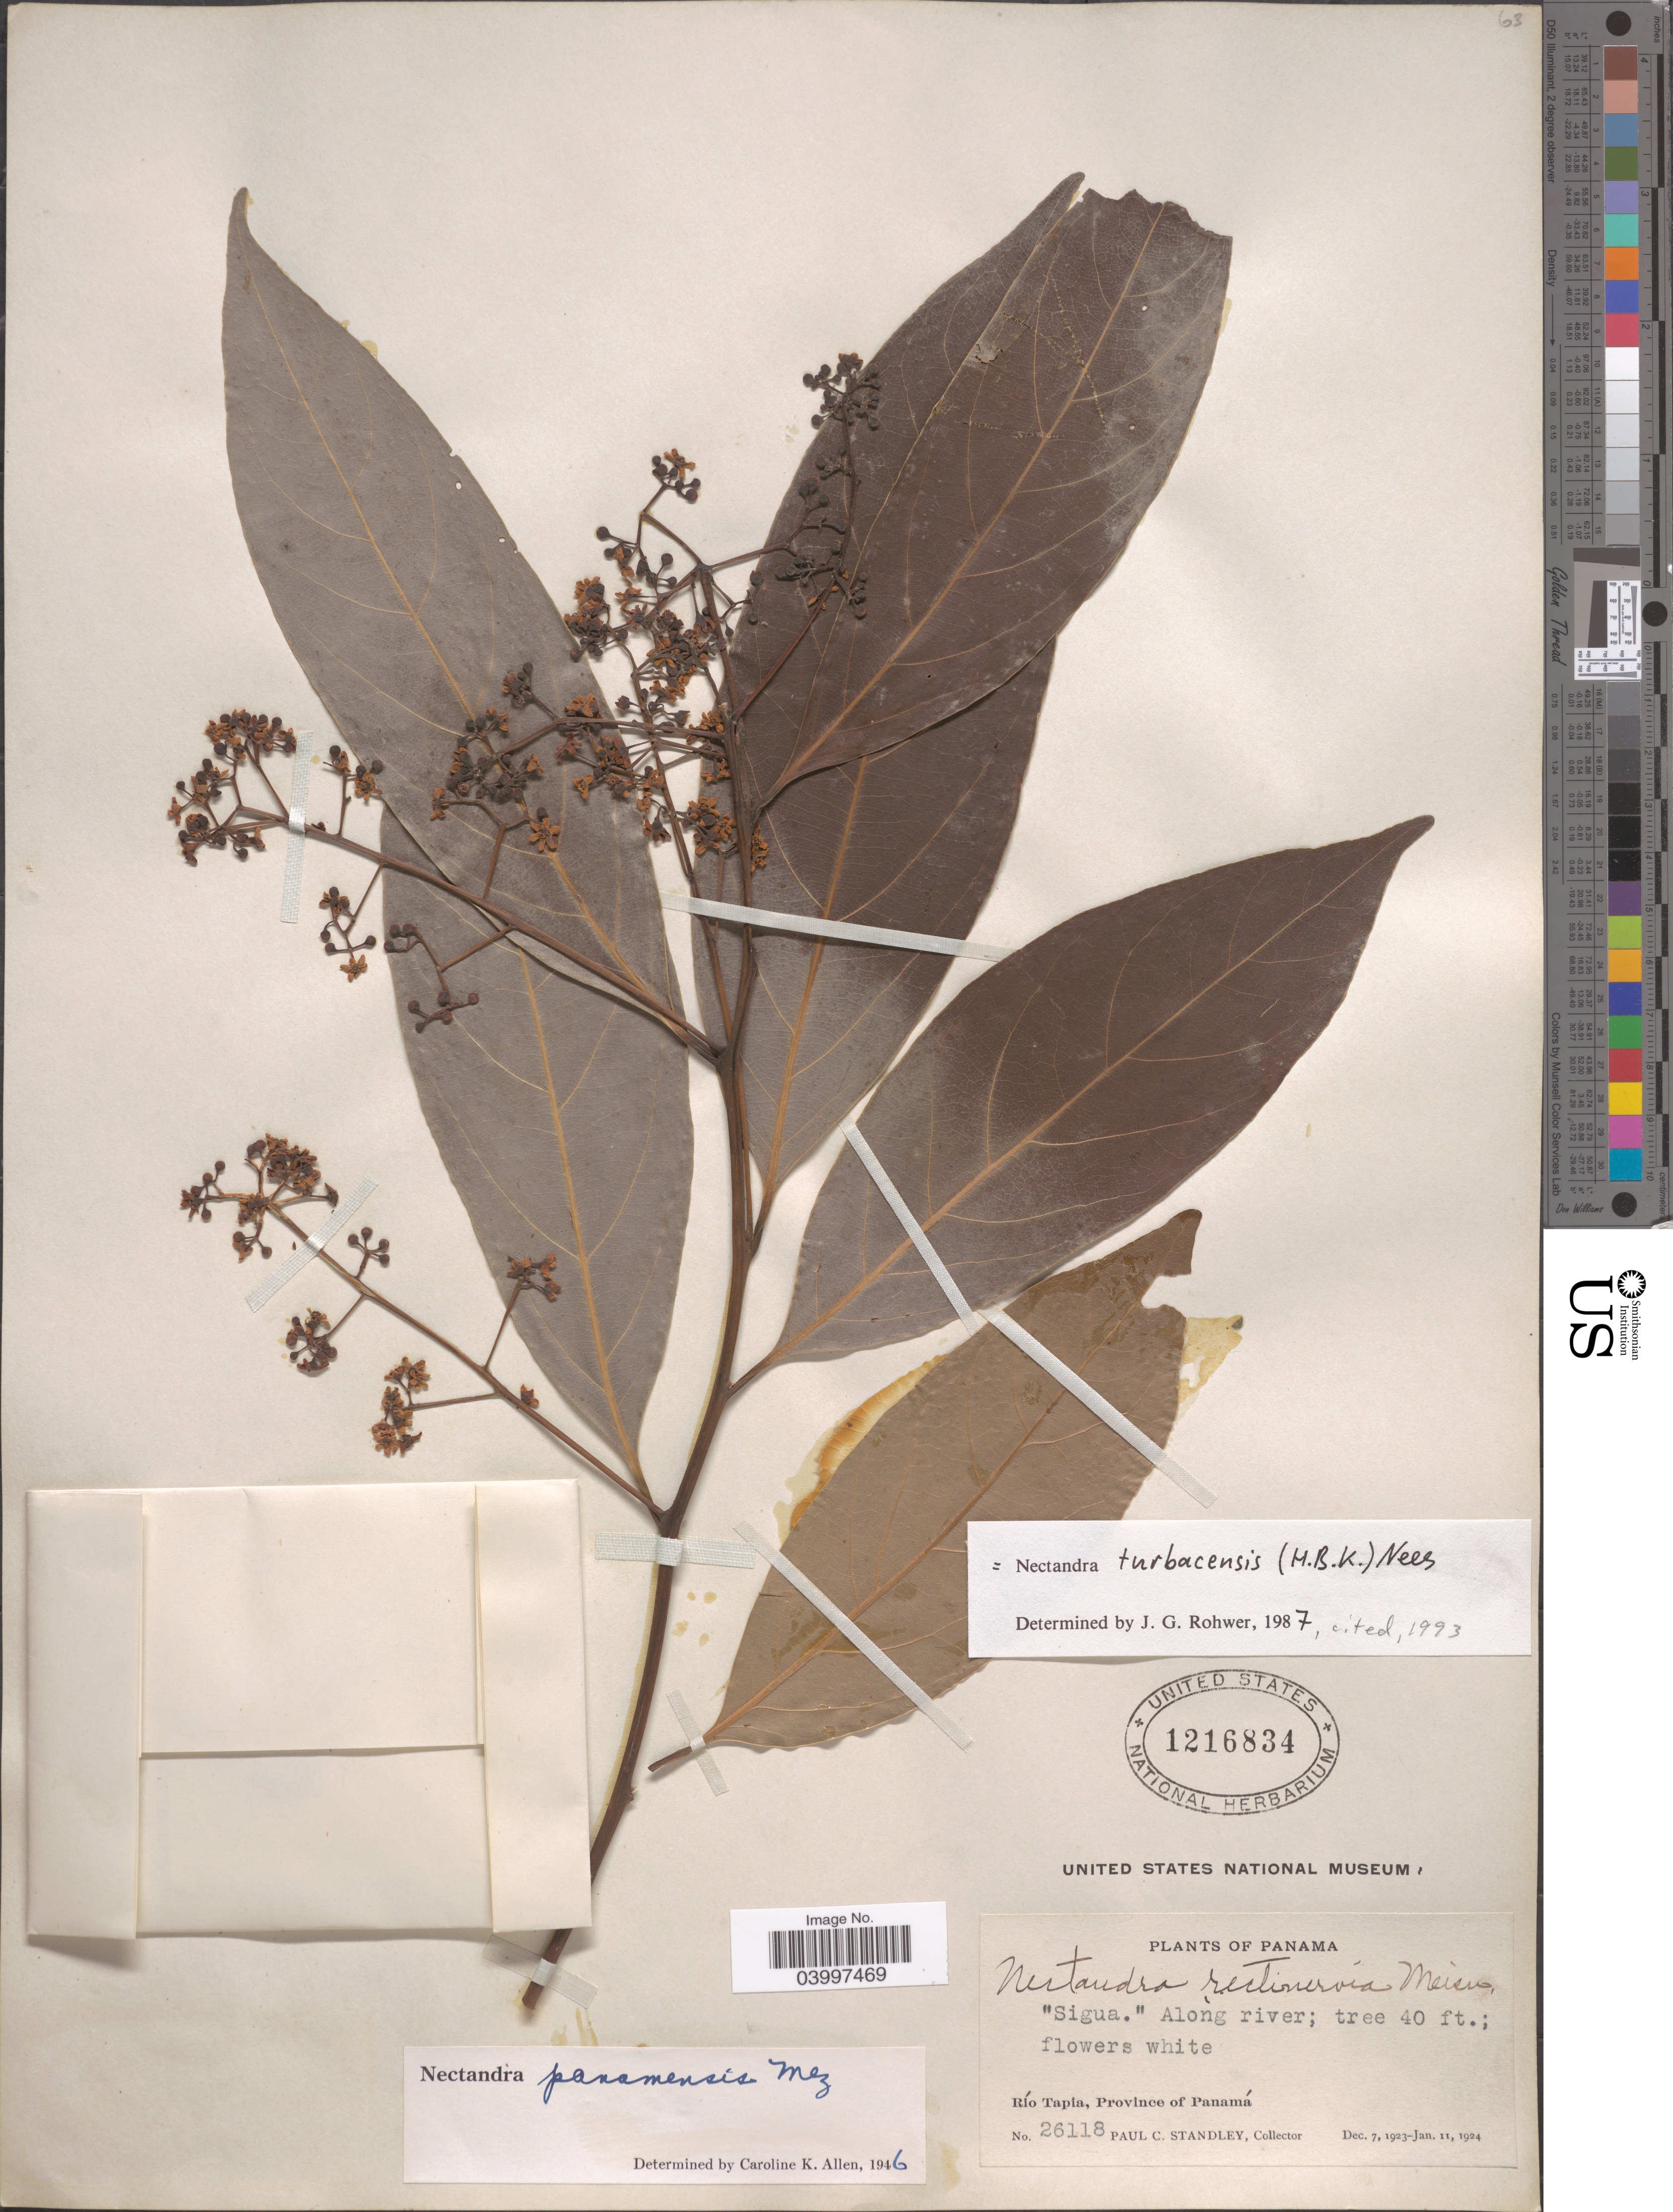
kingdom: Plantae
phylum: Tracheophyta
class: Magnoliopsida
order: Laurales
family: Lauraceae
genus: Nectandra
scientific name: Nectandra turbacensis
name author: (Kunth) Nees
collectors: P. C. Standley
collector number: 26118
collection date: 1923-12-07/1924-01-11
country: Panama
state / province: Panamá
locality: Río Tapia.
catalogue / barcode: US 1216834